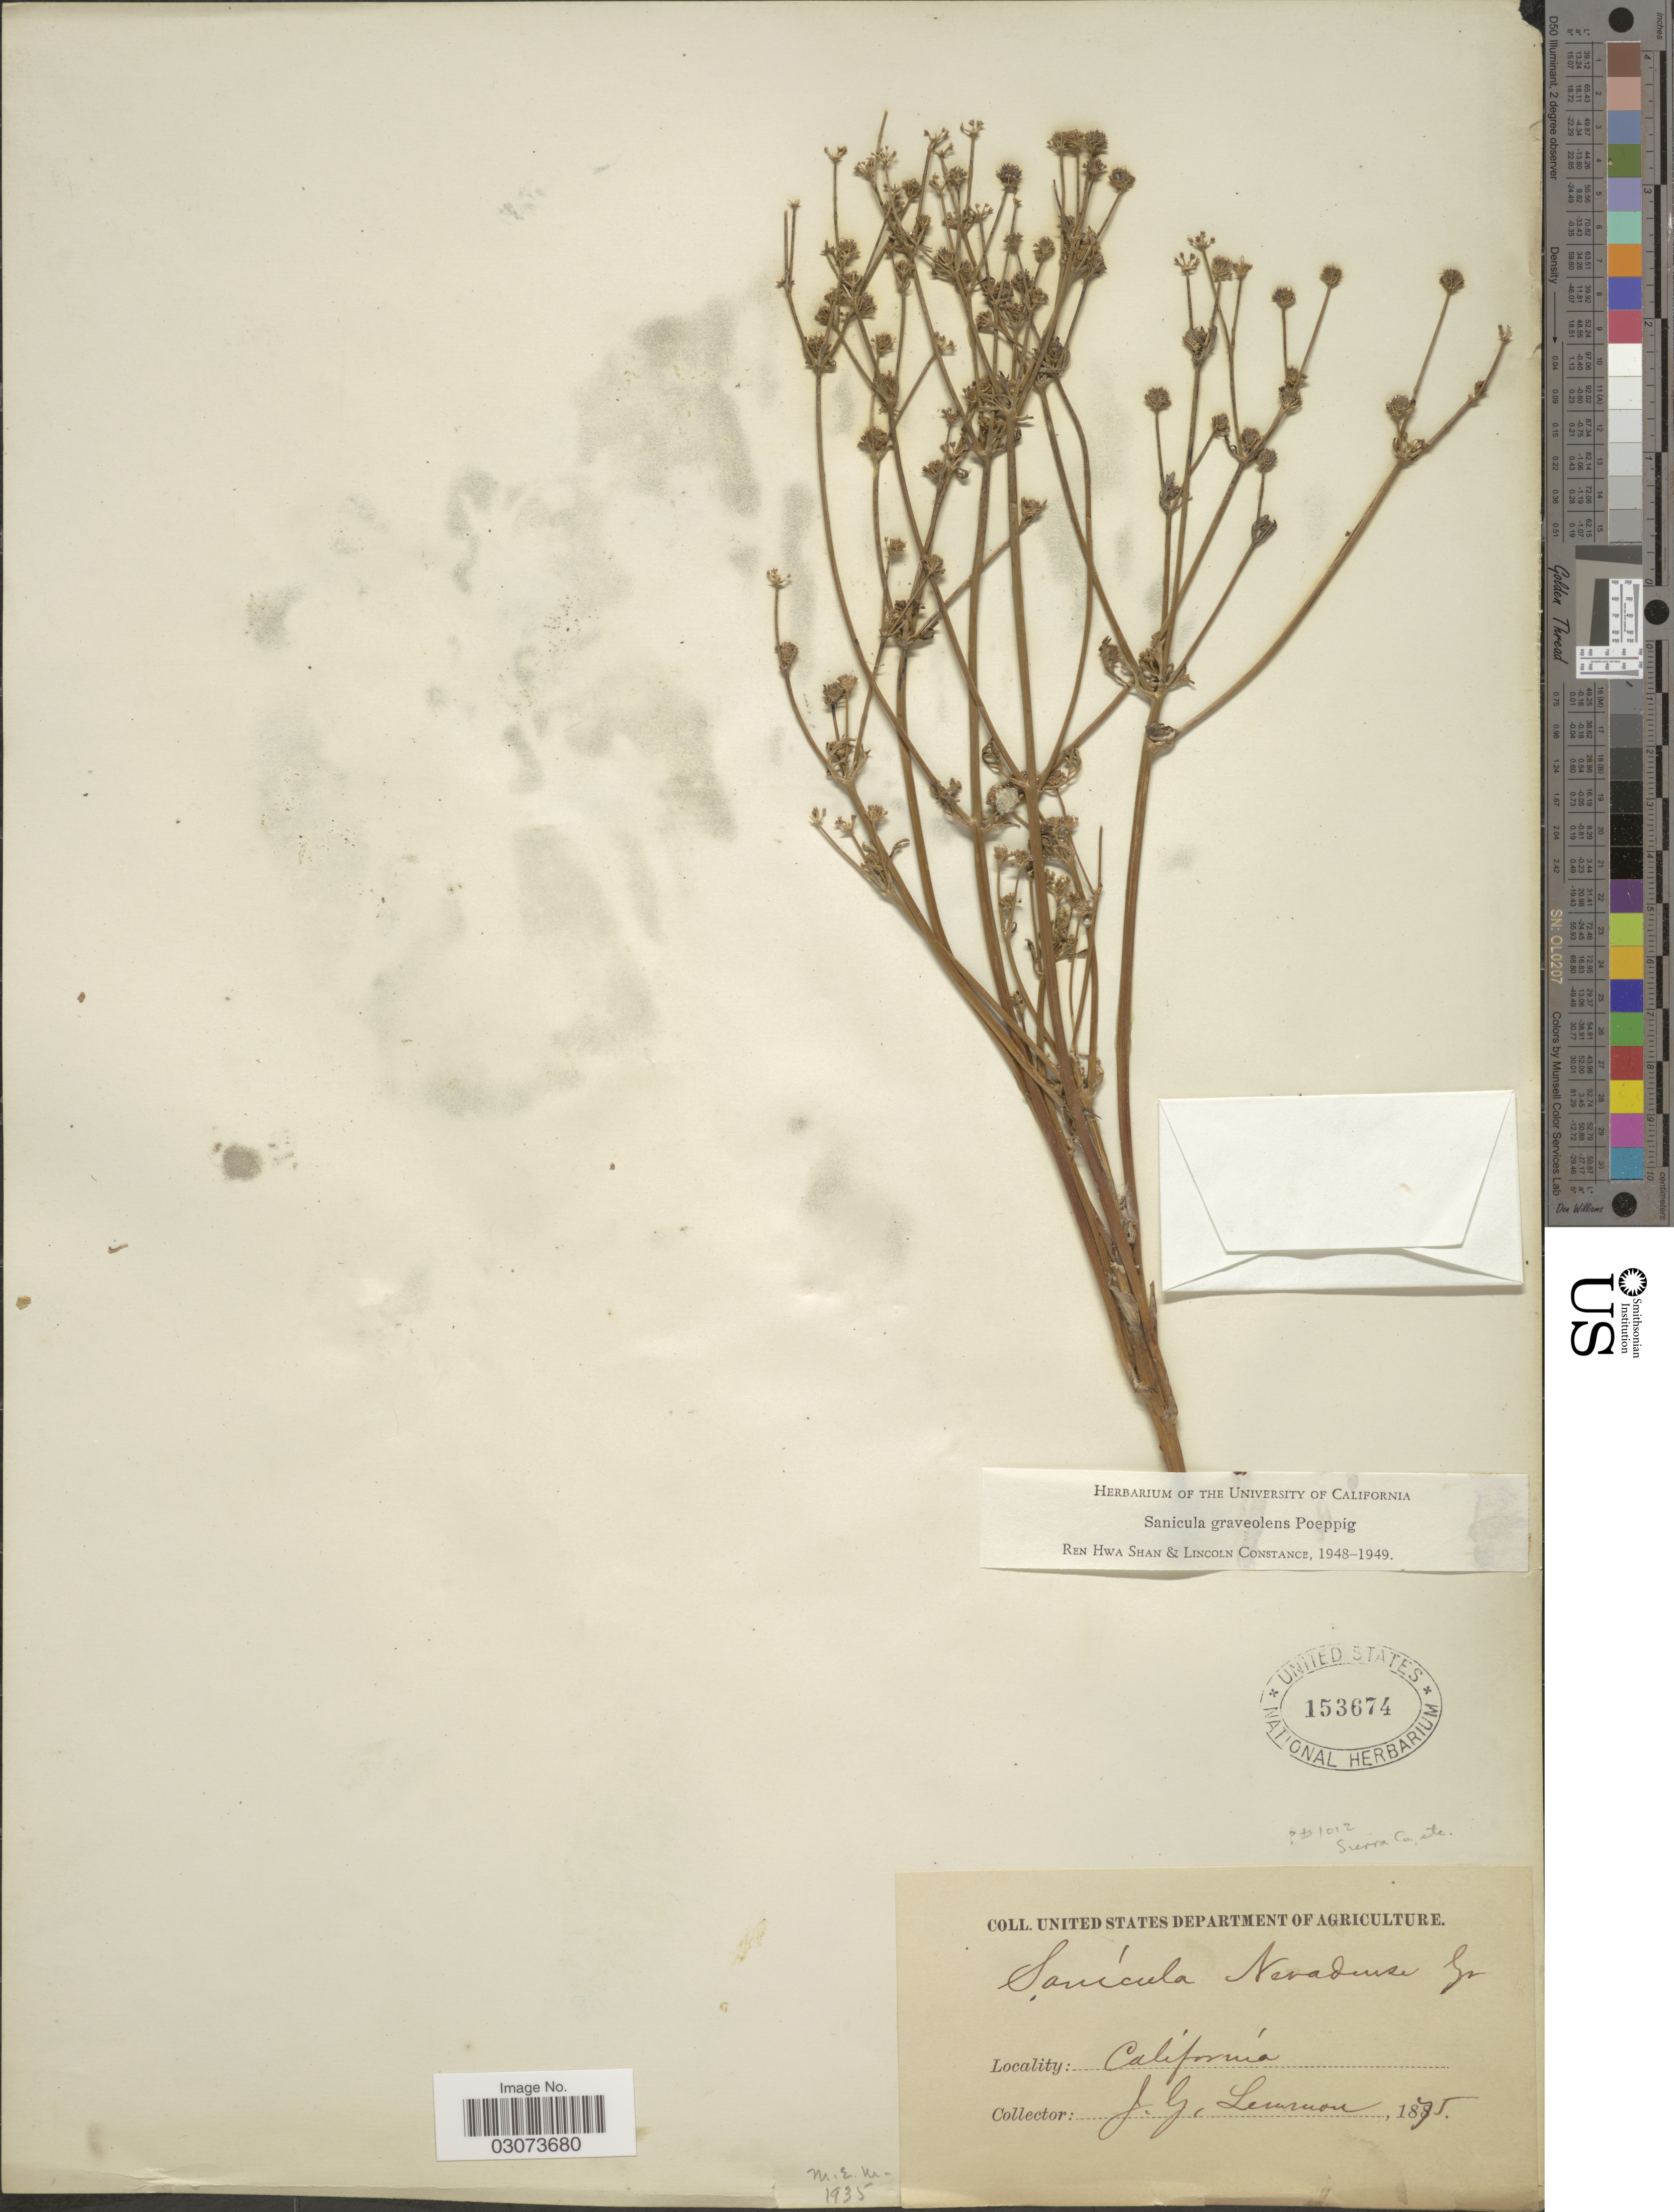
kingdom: Plantae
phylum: Tracheophyta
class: Magnoliopsida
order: Apiales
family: Apiaceae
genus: Sanicula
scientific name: Sanicula graveolens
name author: Poepp. ex DC.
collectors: J. Lemmon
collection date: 1875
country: United States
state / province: California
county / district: Sierra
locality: Sierra Nevada Mts. Sierra Co. etc.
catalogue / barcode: US 153674